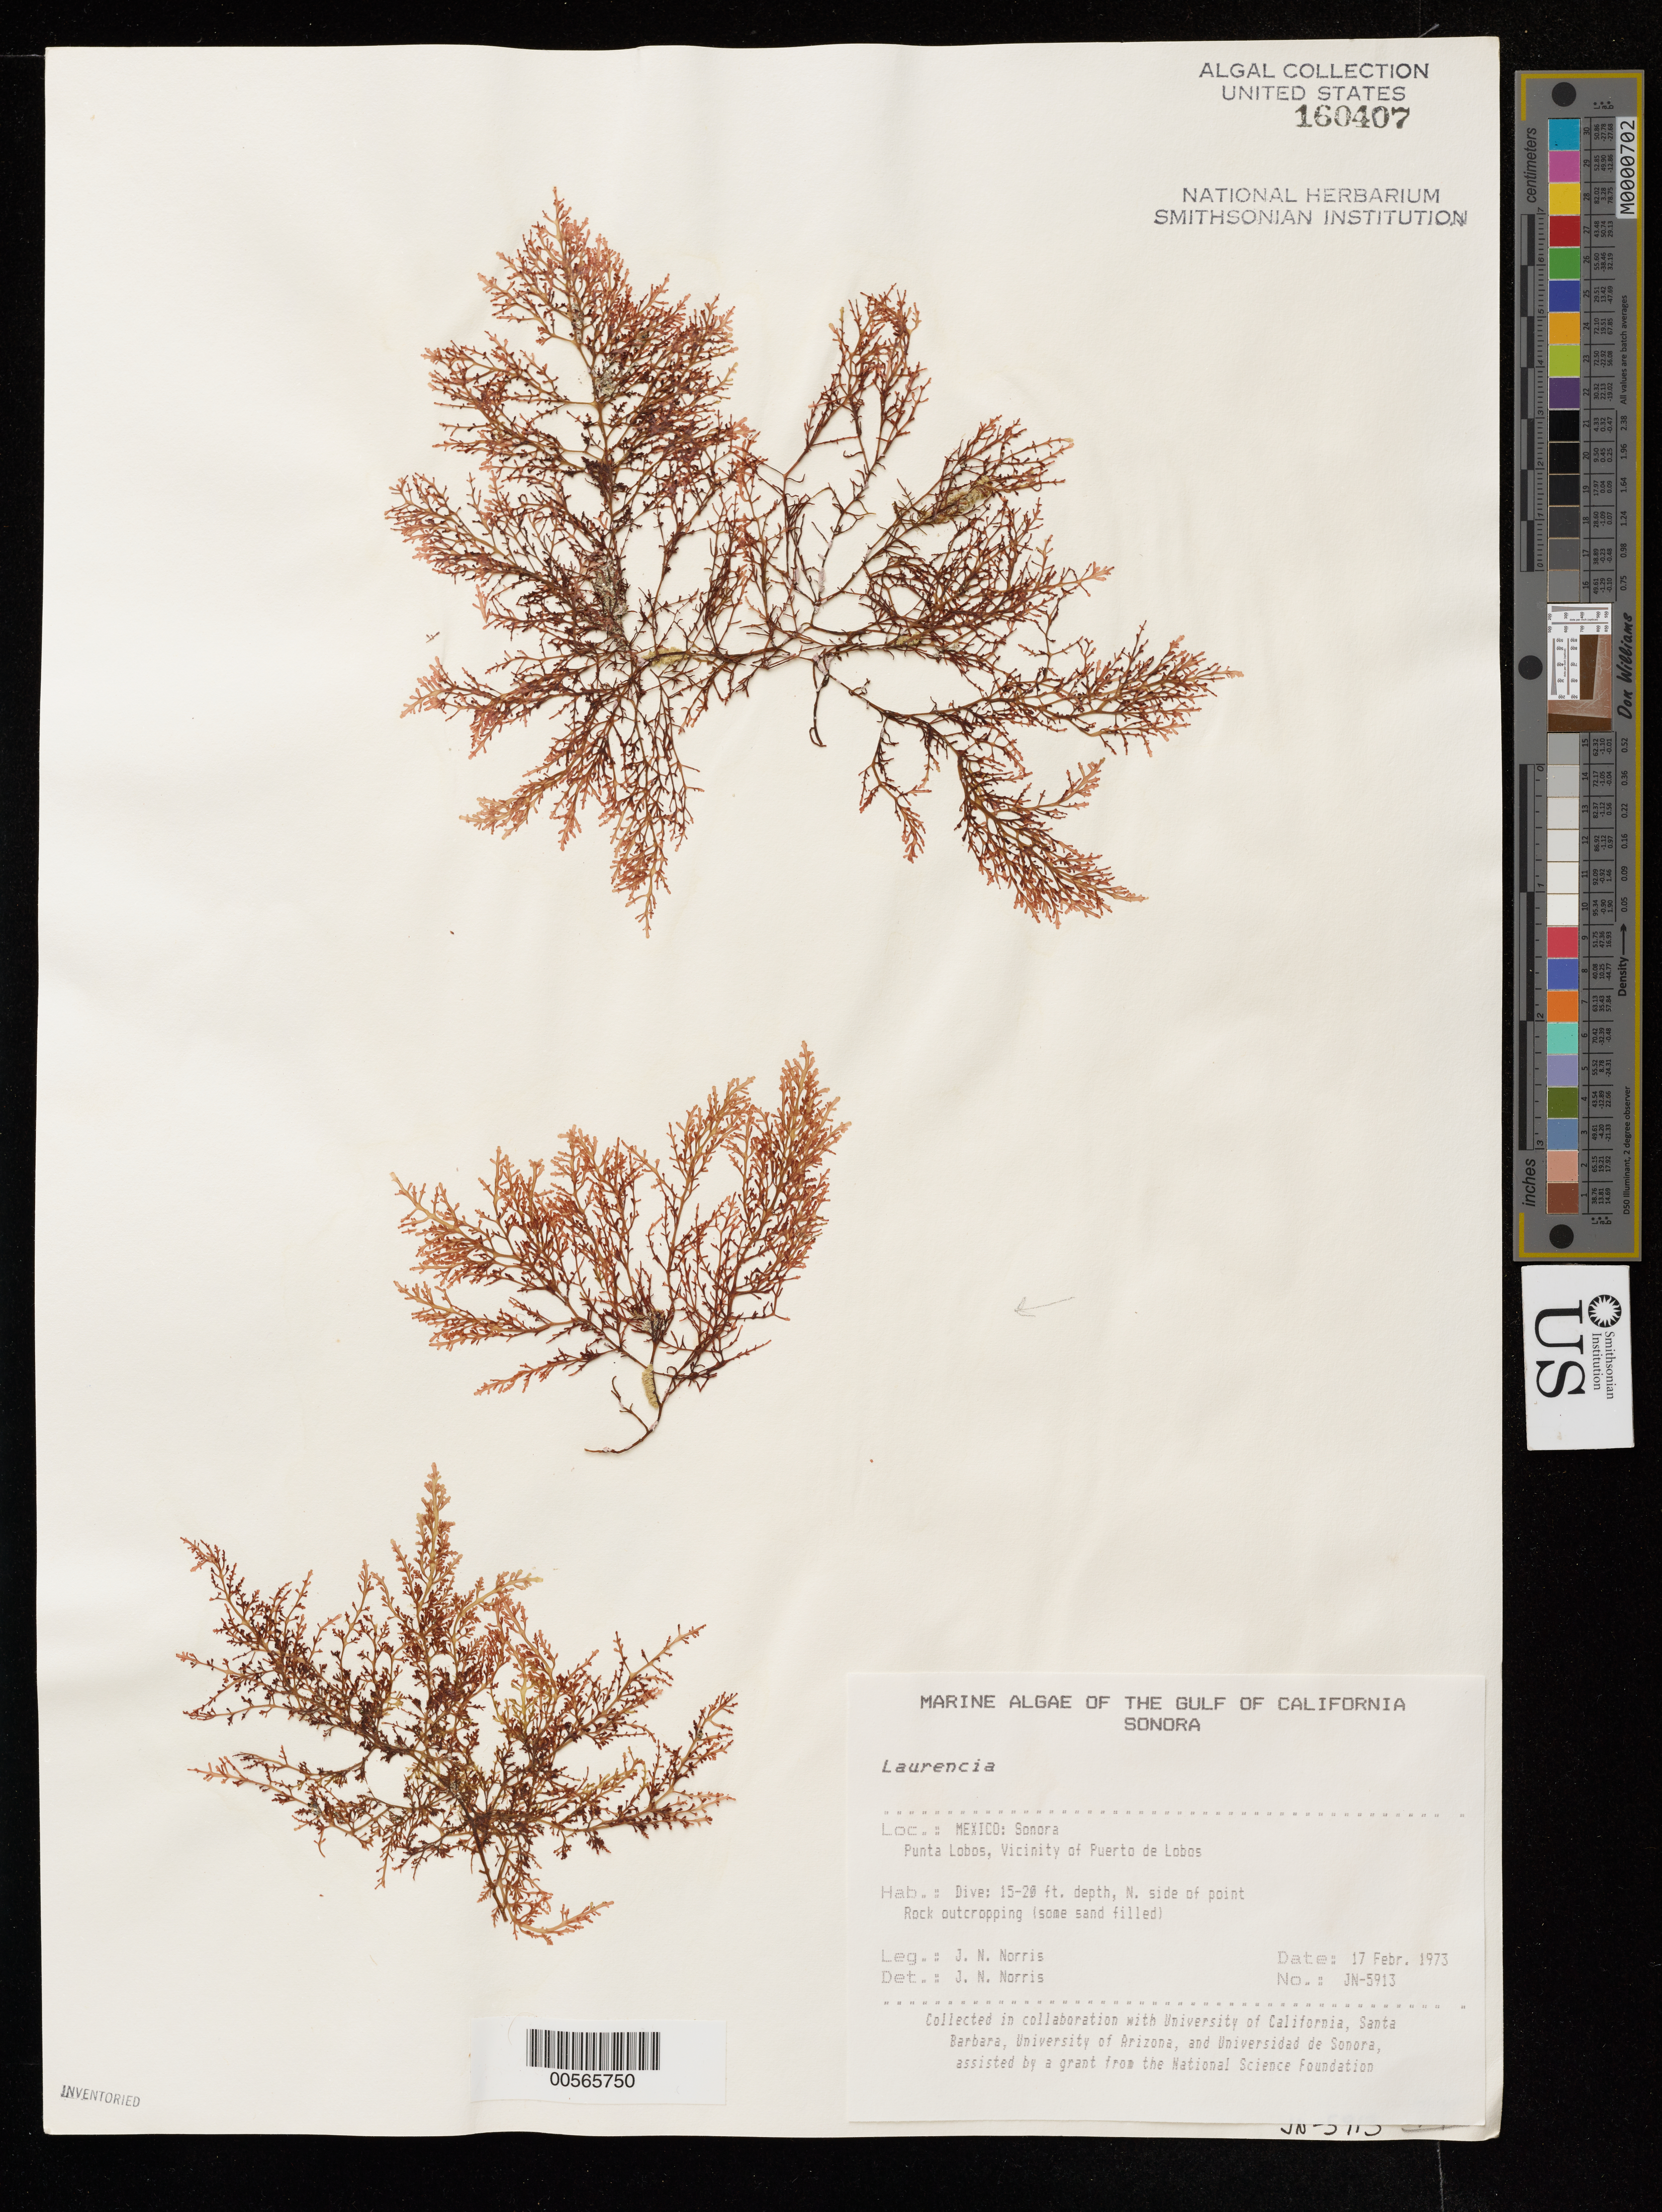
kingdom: Plantae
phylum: Rhodophyta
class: Florideophyceae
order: Ceramiales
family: Rhodomelaceae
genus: Laurencia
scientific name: Laurencia sp.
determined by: Norris, James N.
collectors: J. N. Norris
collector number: JN-5913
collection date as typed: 17 Feb 1973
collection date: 1973-02-17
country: Mexico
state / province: Sonora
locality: Punta Lobos, Puerto de Lobos area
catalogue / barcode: US 160407